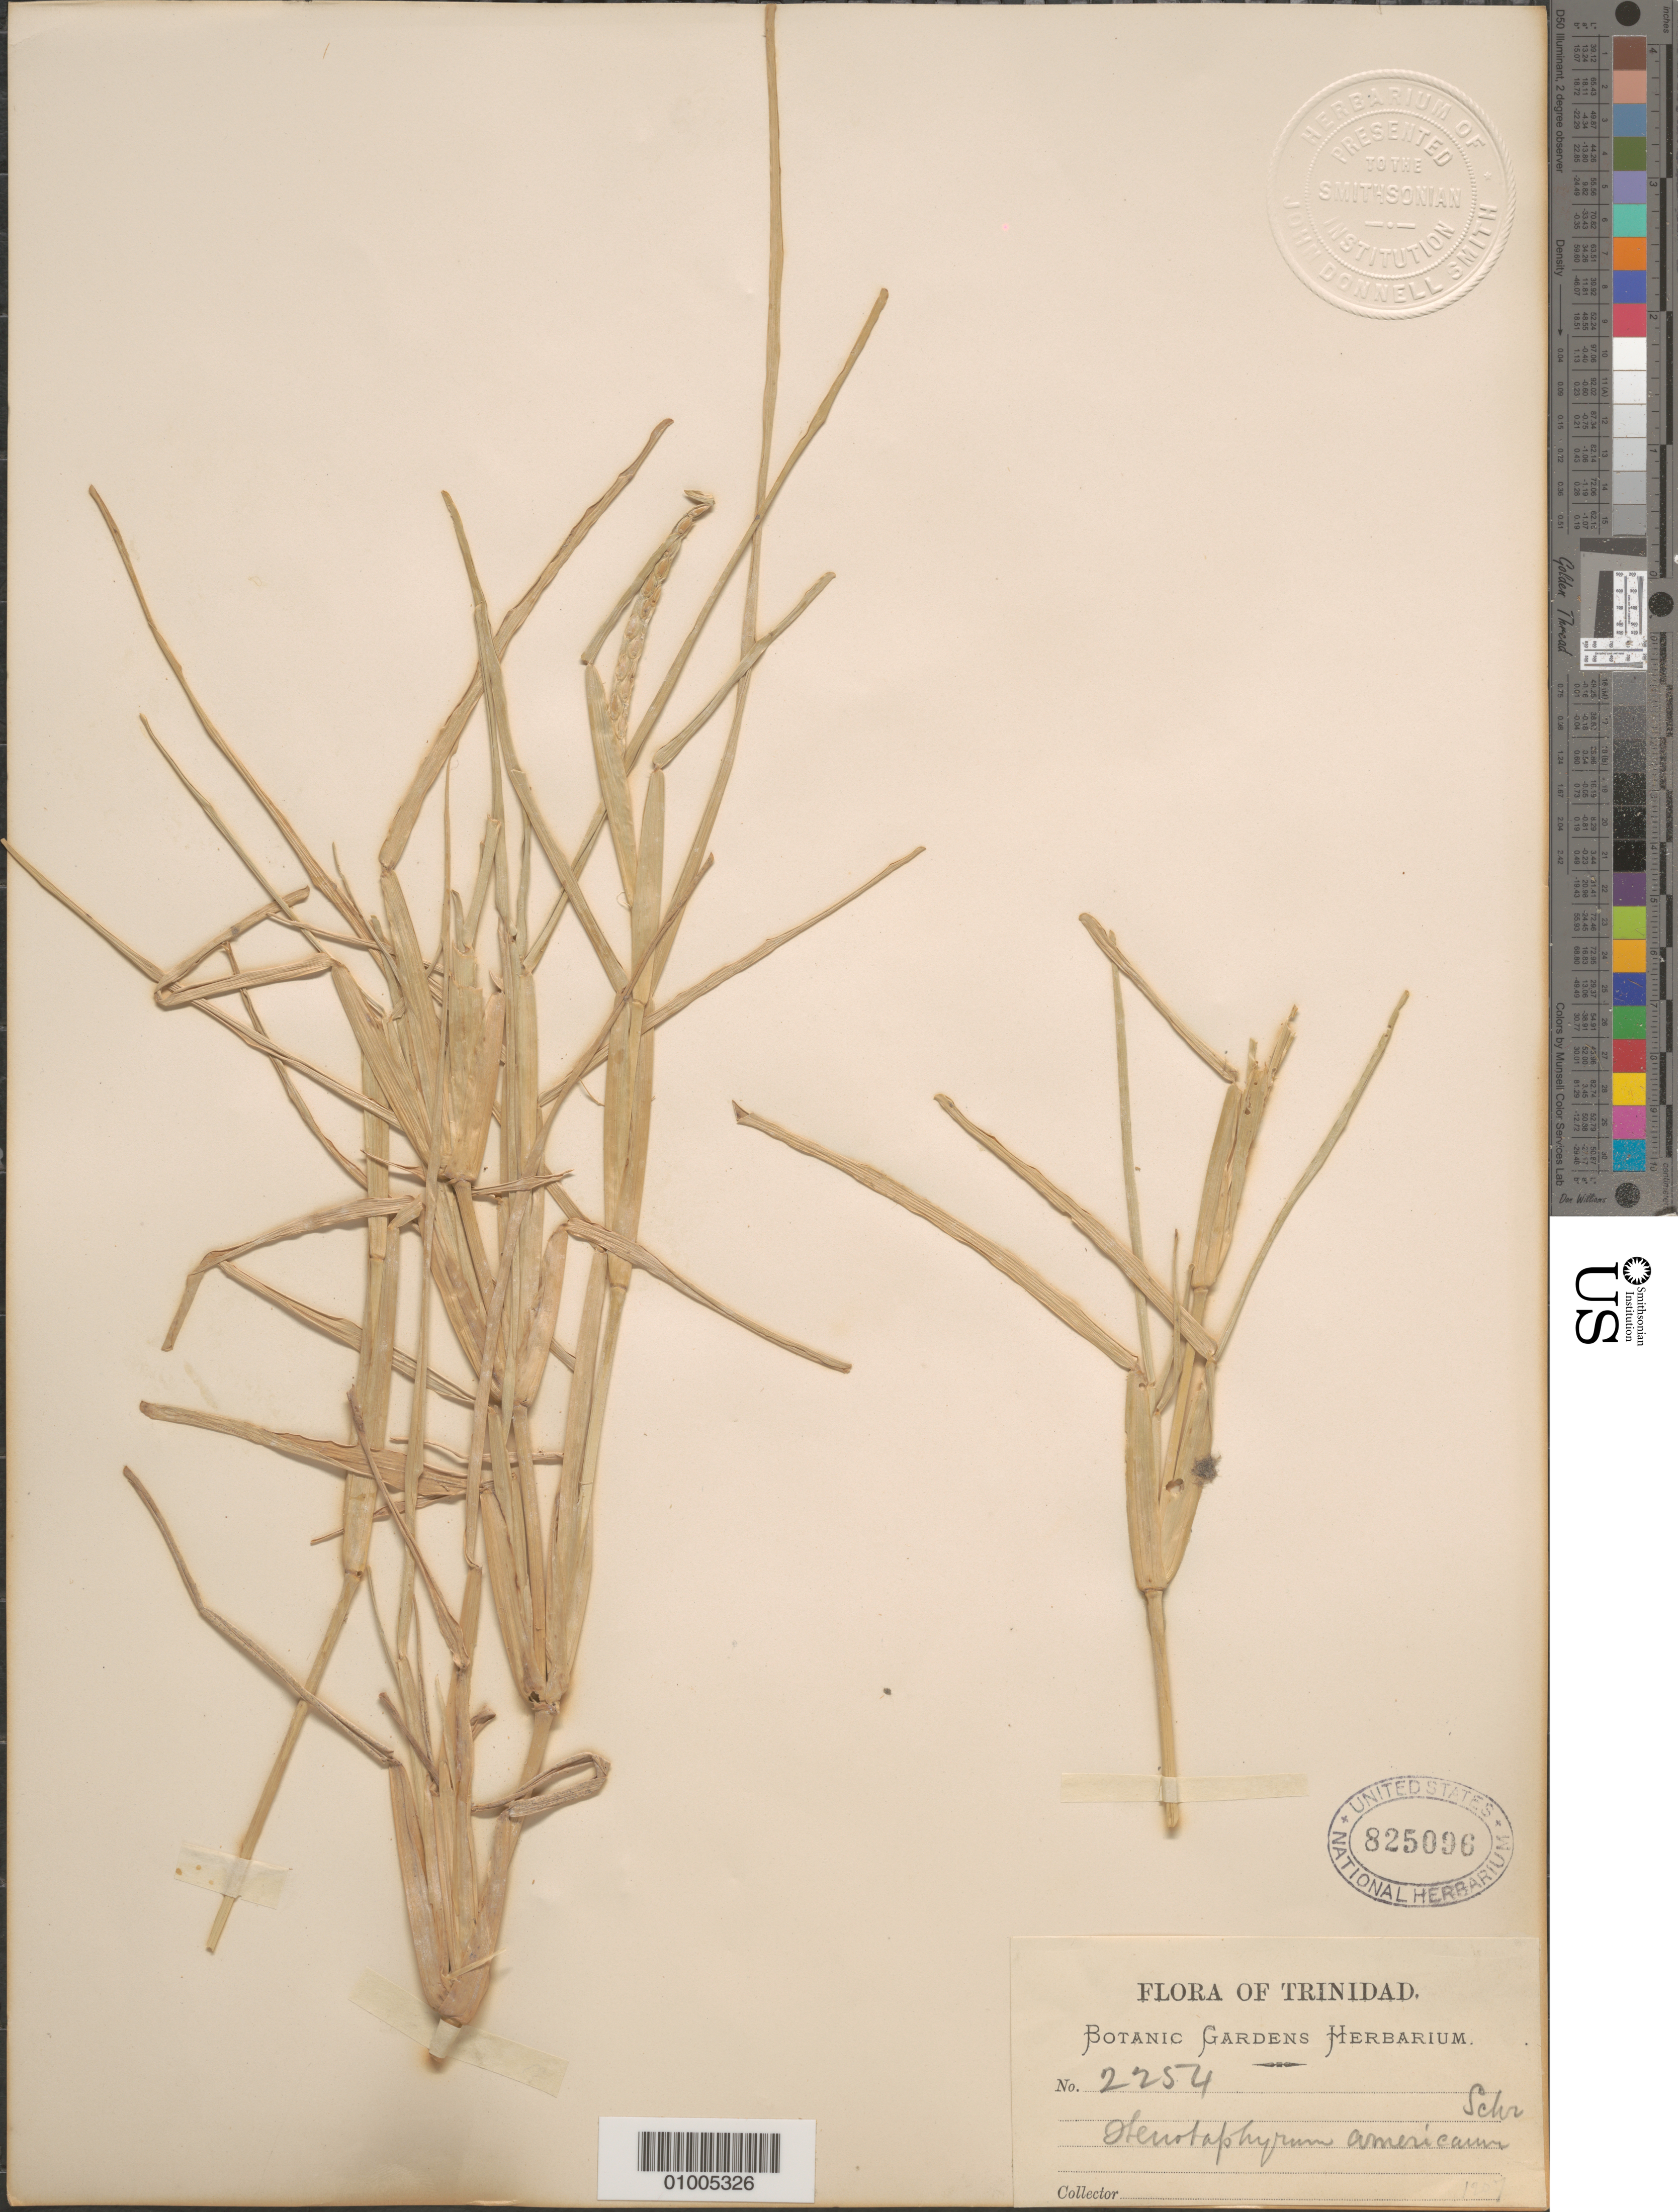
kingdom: Plantae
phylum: Tracheophyta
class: Liliopsida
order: Poales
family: Poaceae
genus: Stenotaphrum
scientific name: Stenotaphrum secundatum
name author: (Walter) Kuntze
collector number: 2254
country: Trinidad and Tobago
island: Trinidad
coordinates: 0 N, 0 E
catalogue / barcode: US 825096